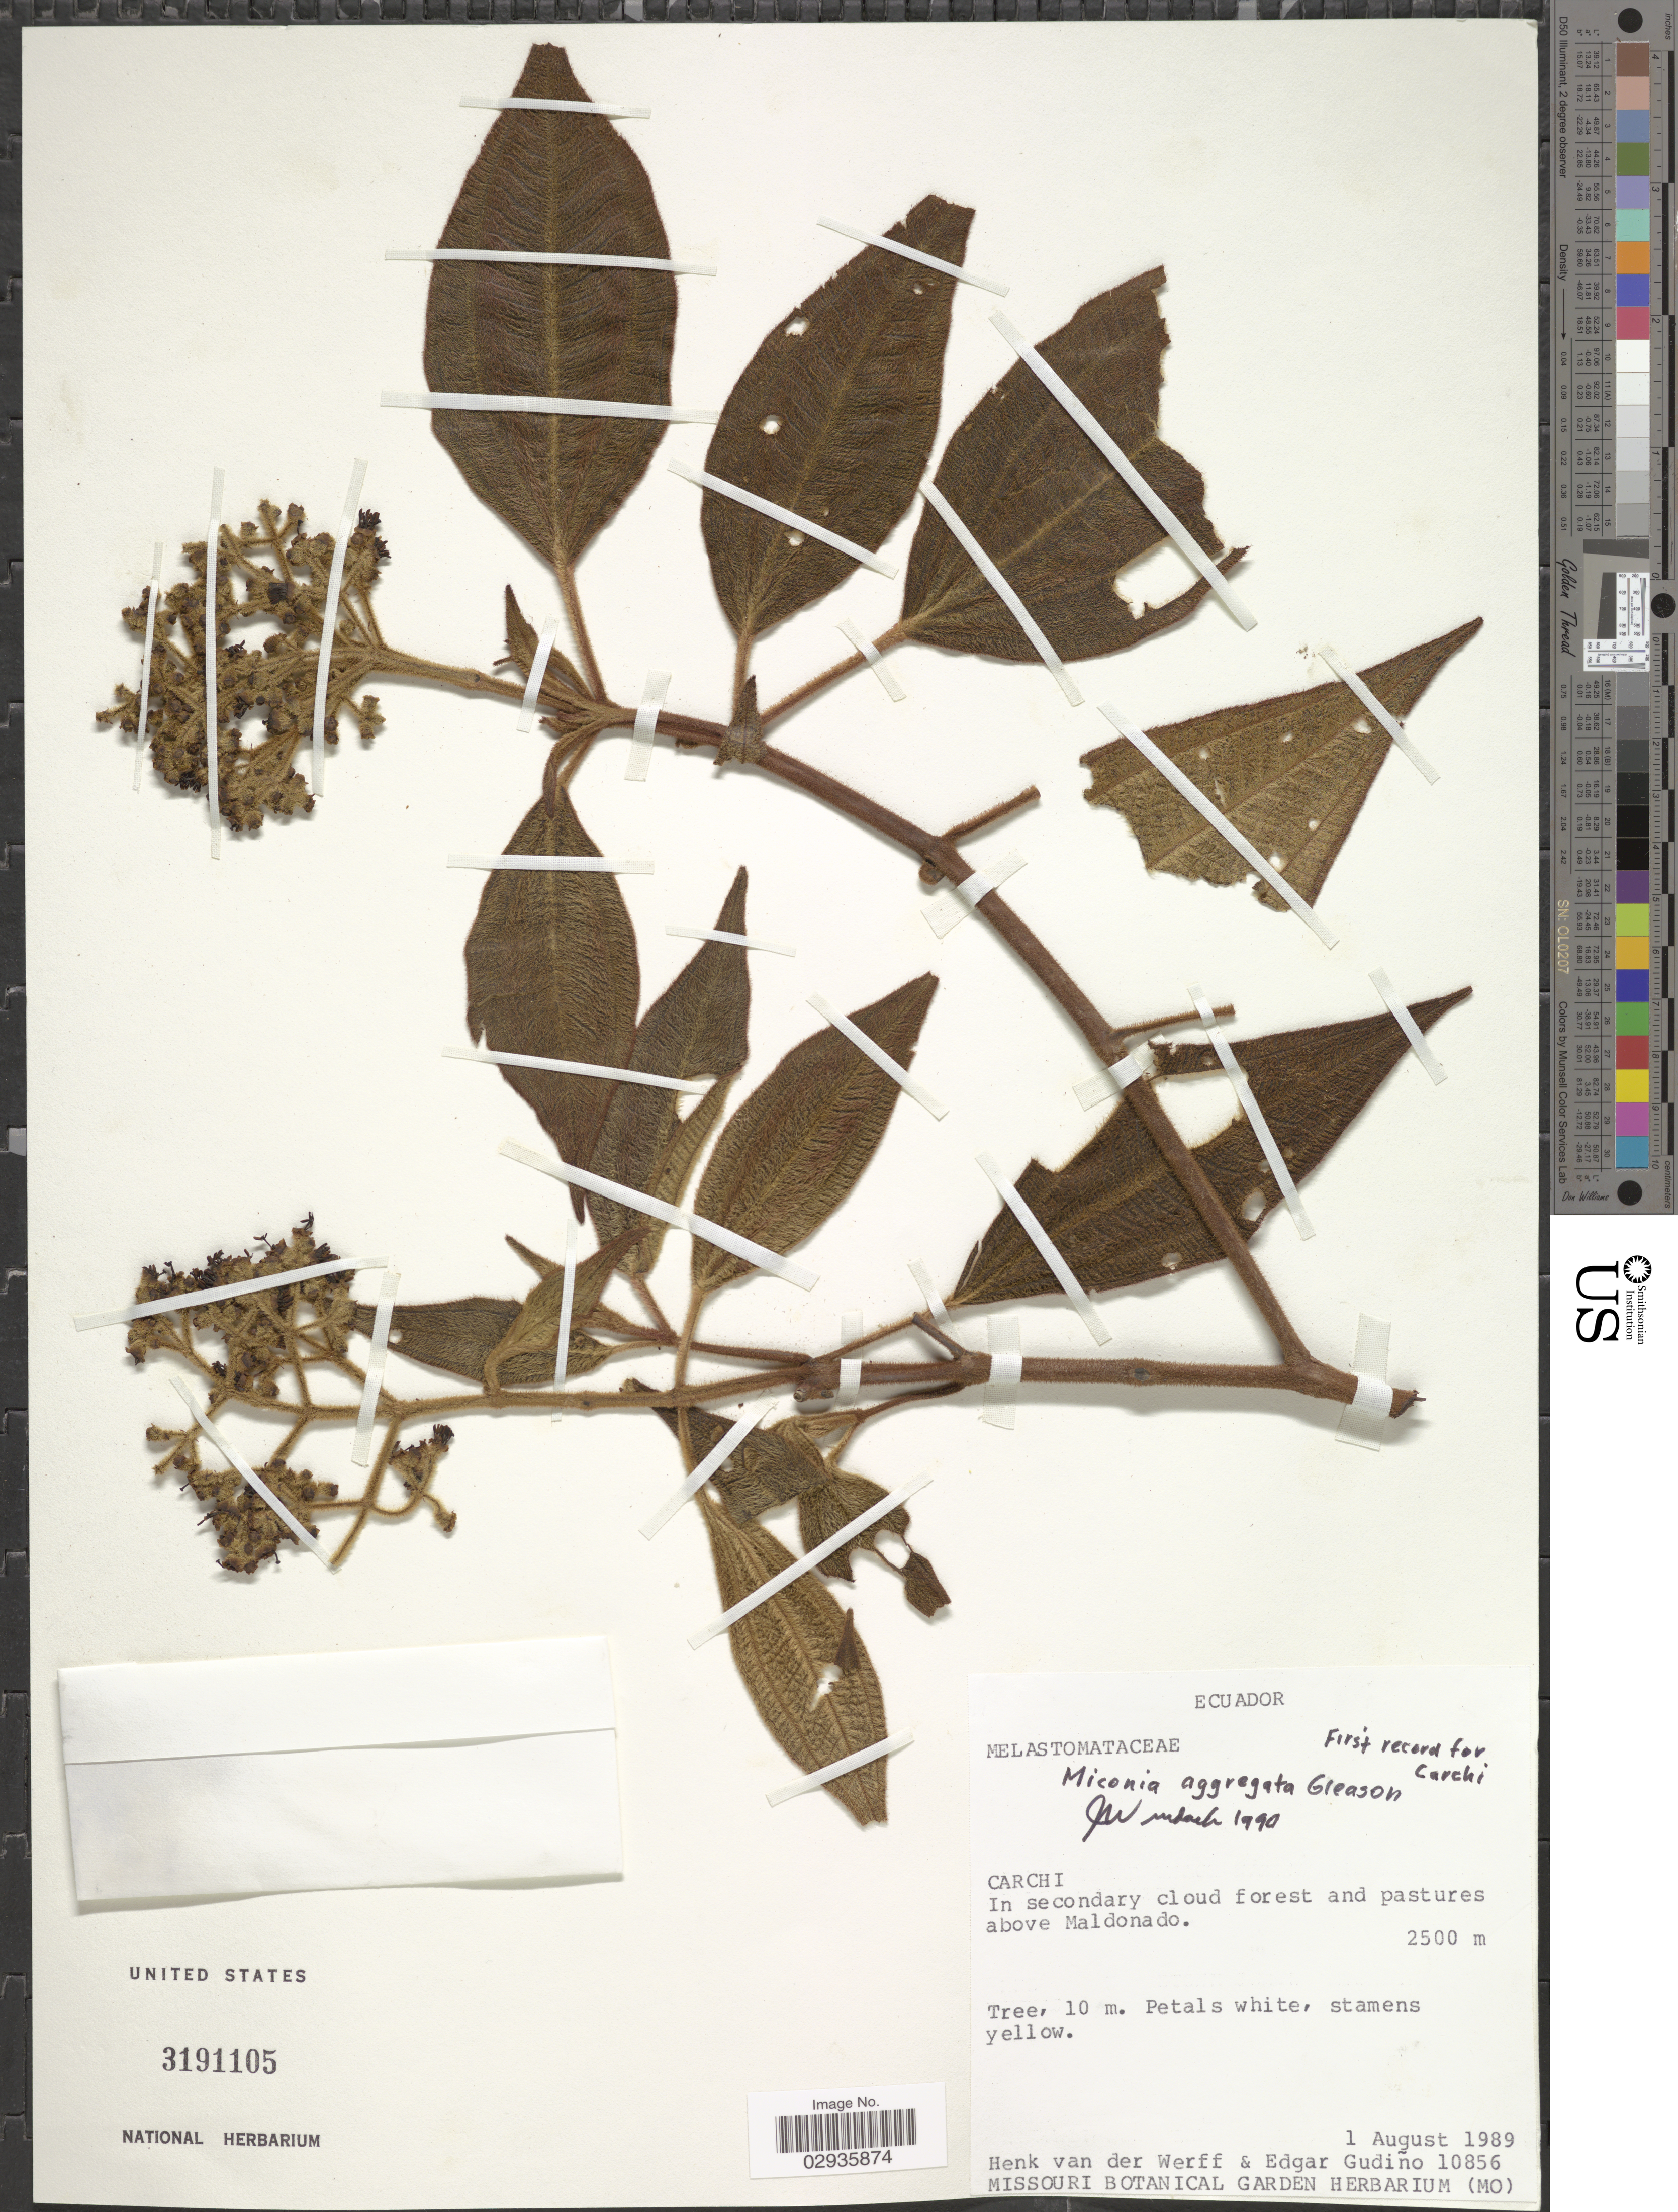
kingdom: Plantae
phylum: Tracheophyta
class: Magnoliopsida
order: Myrtales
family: Melastomataceae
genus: Miconia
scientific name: Miconia aggregata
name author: Gleason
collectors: H. van der Werff & E. Gudiño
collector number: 10856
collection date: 1989-08-01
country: Ecuador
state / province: Carchi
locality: In secondary cloud forest and pastures above Maldonado.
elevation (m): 2500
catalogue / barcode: US 3191105